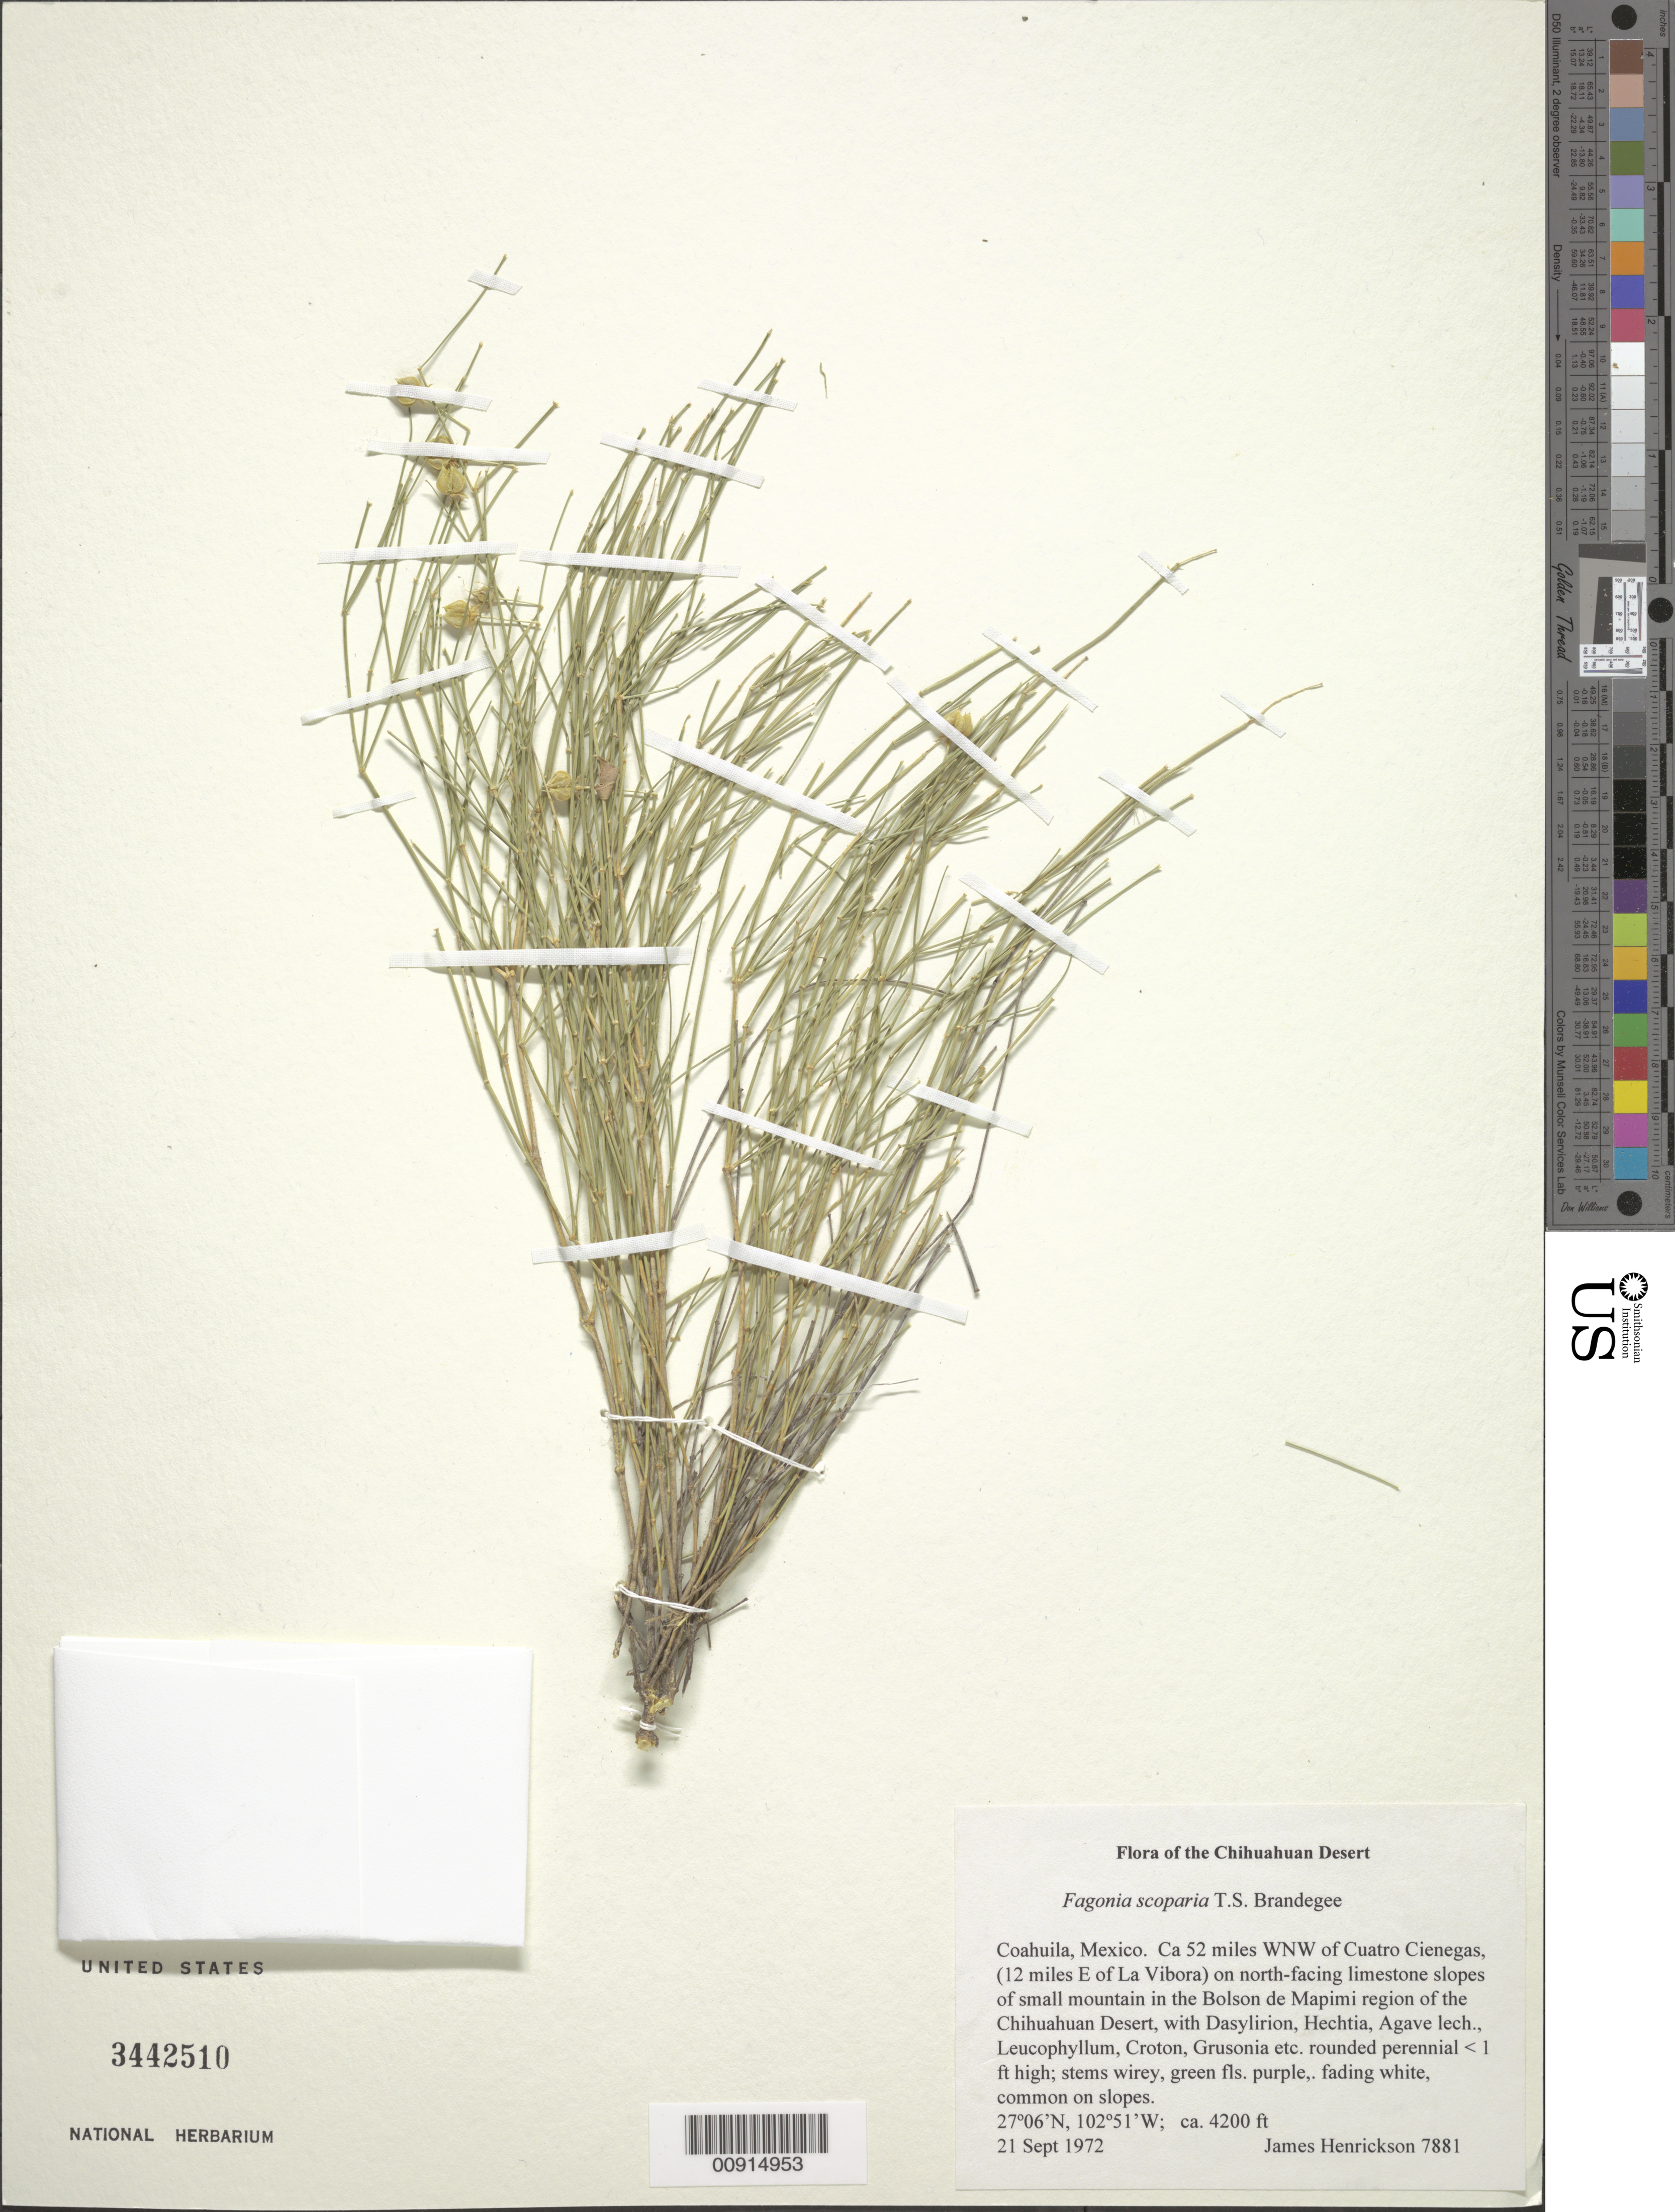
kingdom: Plantae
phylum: Tracheophyta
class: Magnoliopsida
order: Zygophyllales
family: Zygophyllaceae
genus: Fagonia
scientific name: Fagonia scoparia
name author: Brandegee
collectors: J. Henrickson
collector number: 7881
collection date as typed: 21 Sep 1972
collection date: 1972-09-21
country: Mexico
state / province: Coahuila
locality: Coahuila: ca. 52 miles WNW of Cuatro Ciénegas, (12 miles E of La Víbora) on north-facing limestone slopes of small mountain in the Bolson de Mapimi region of the Chihuahuan Desert.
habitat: N-facing limestone slopes of small mountain in the Bolson de Mapimi region of the Chihuahuan Desert, w/ Dasylirion, Hechtia,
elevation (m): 1280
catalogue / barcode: US 3442510